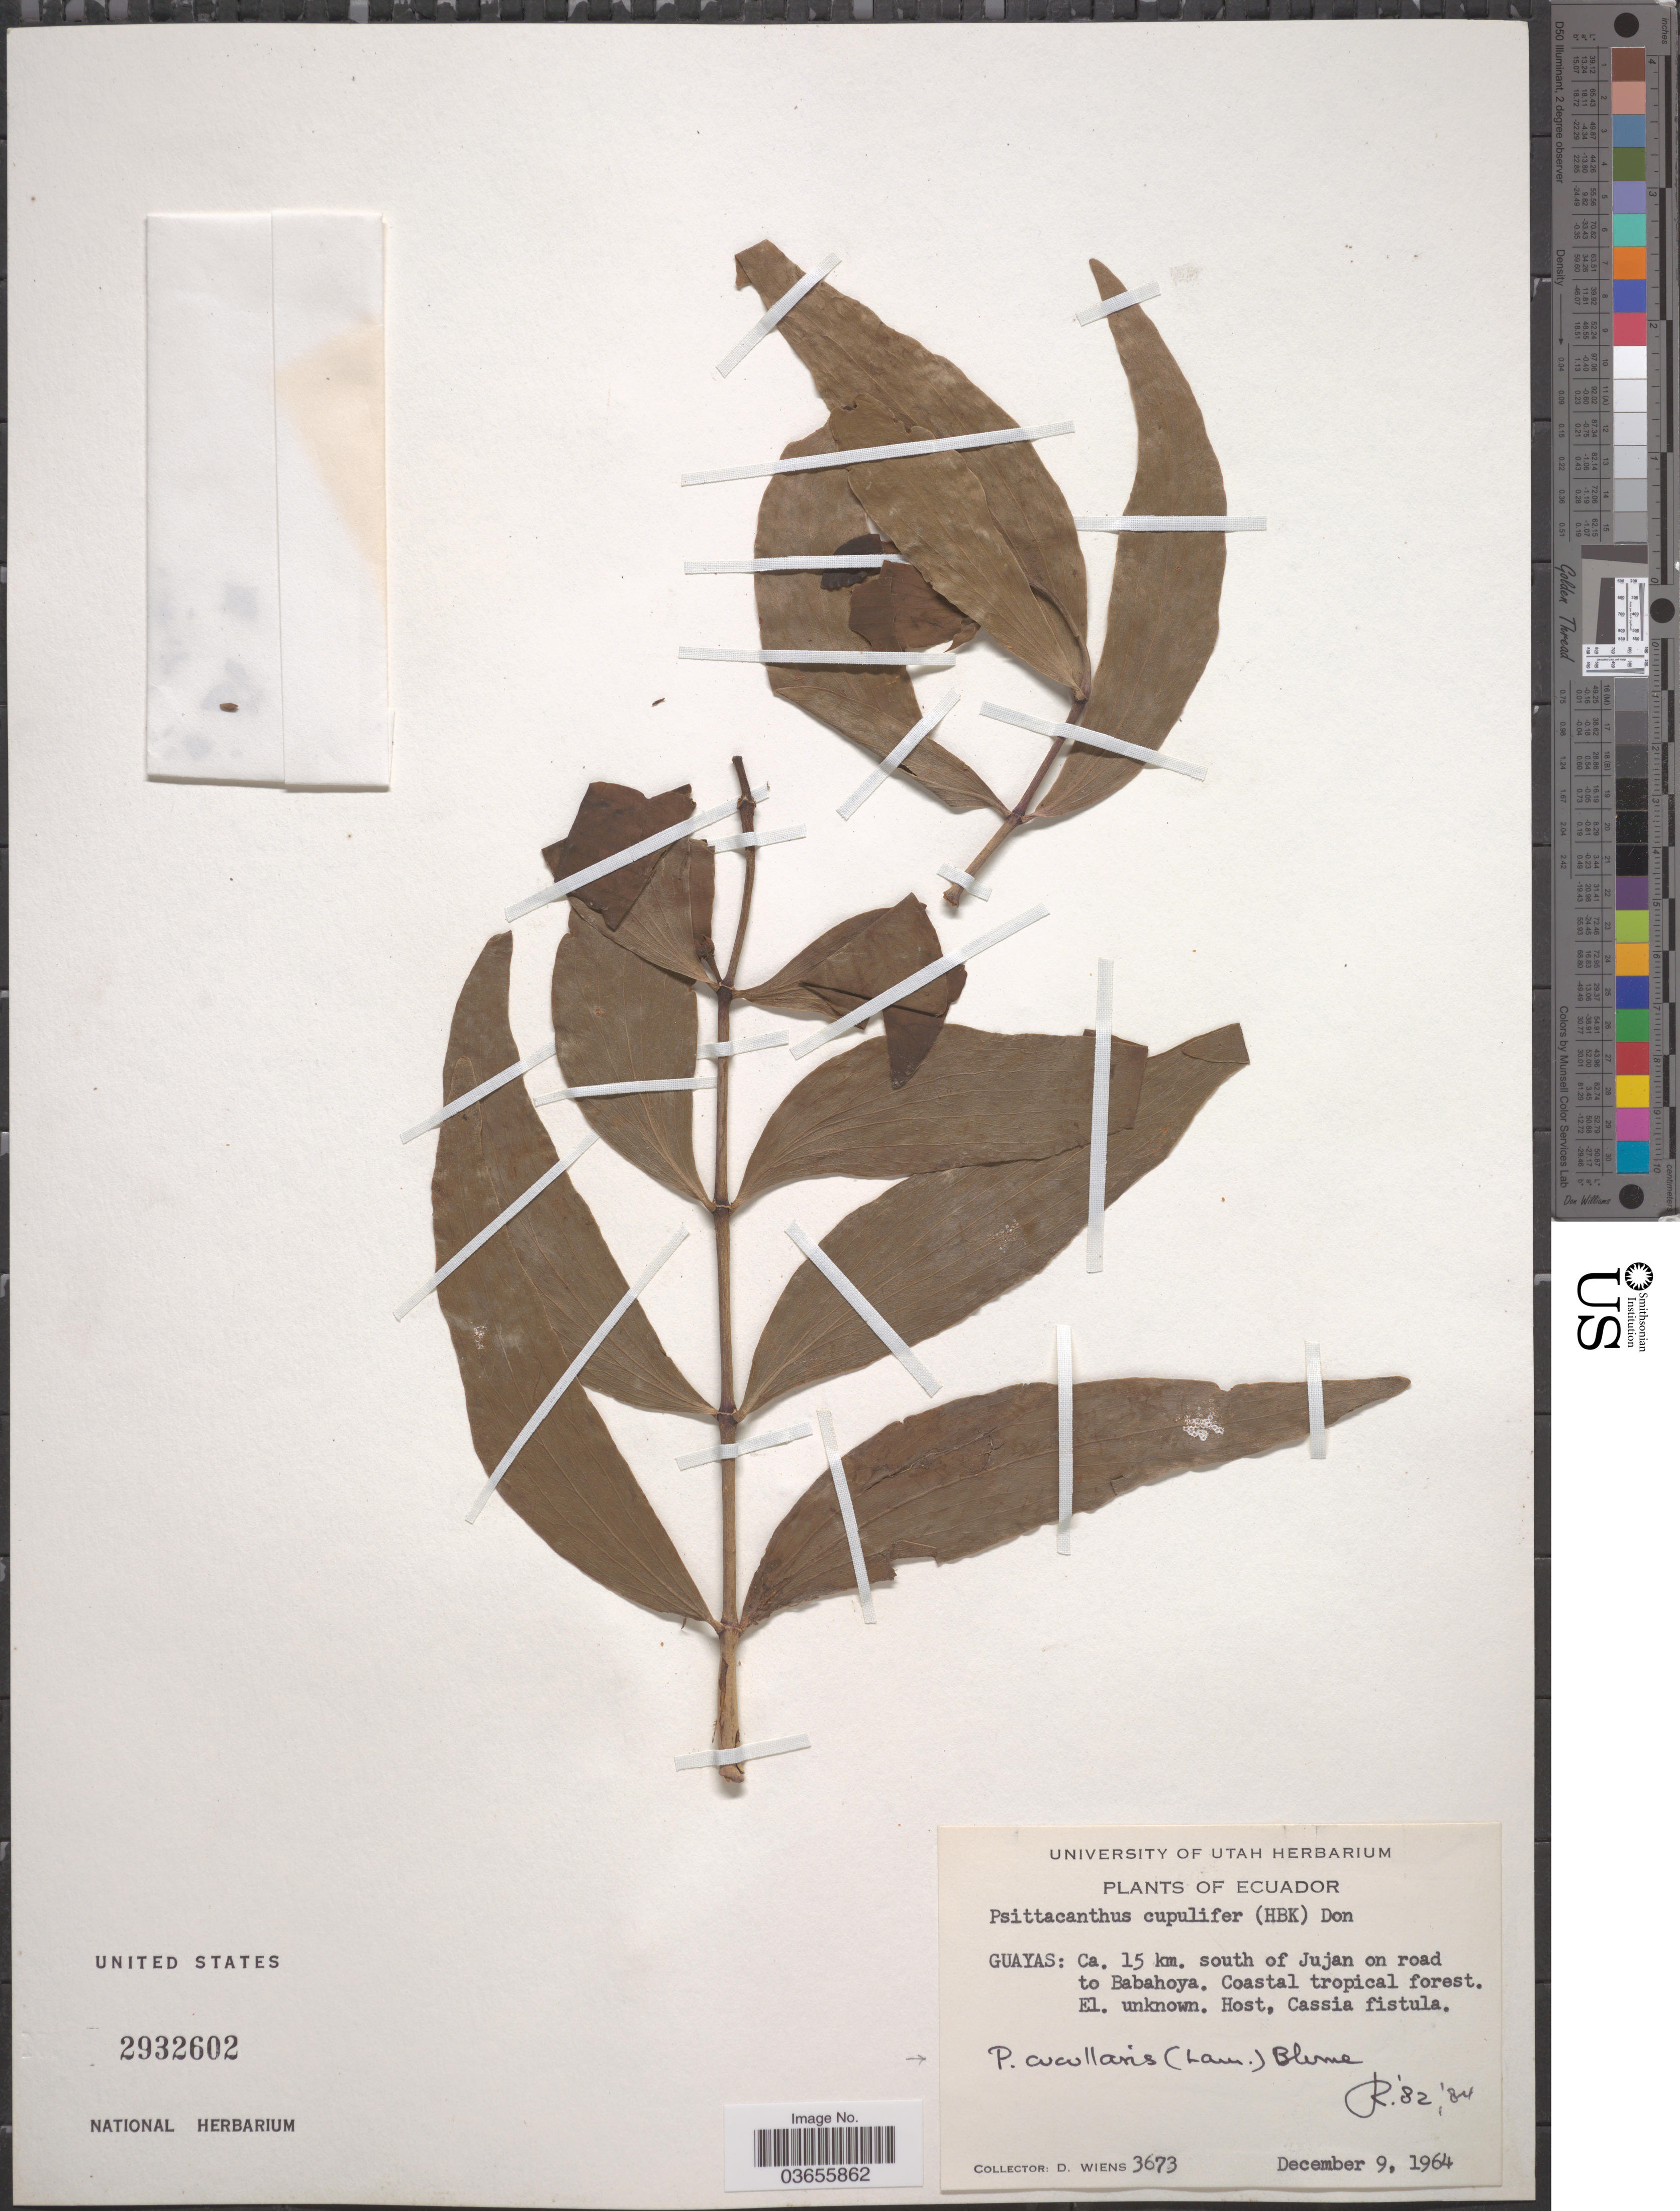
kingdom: Plantae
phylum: Tracheophyta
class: Magnoliopsida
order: Santalales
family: Loranthaceae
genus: Psittacanthus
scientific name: Psittacanthus cucullaris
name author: (Kunth) G. Don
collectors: D. Wiens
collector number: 3673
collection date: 1964-12-09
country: Ecuador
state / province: Guayas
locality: Ca. 15 km. south of Jujan on road to Babahoya.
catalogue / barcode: US 2932602